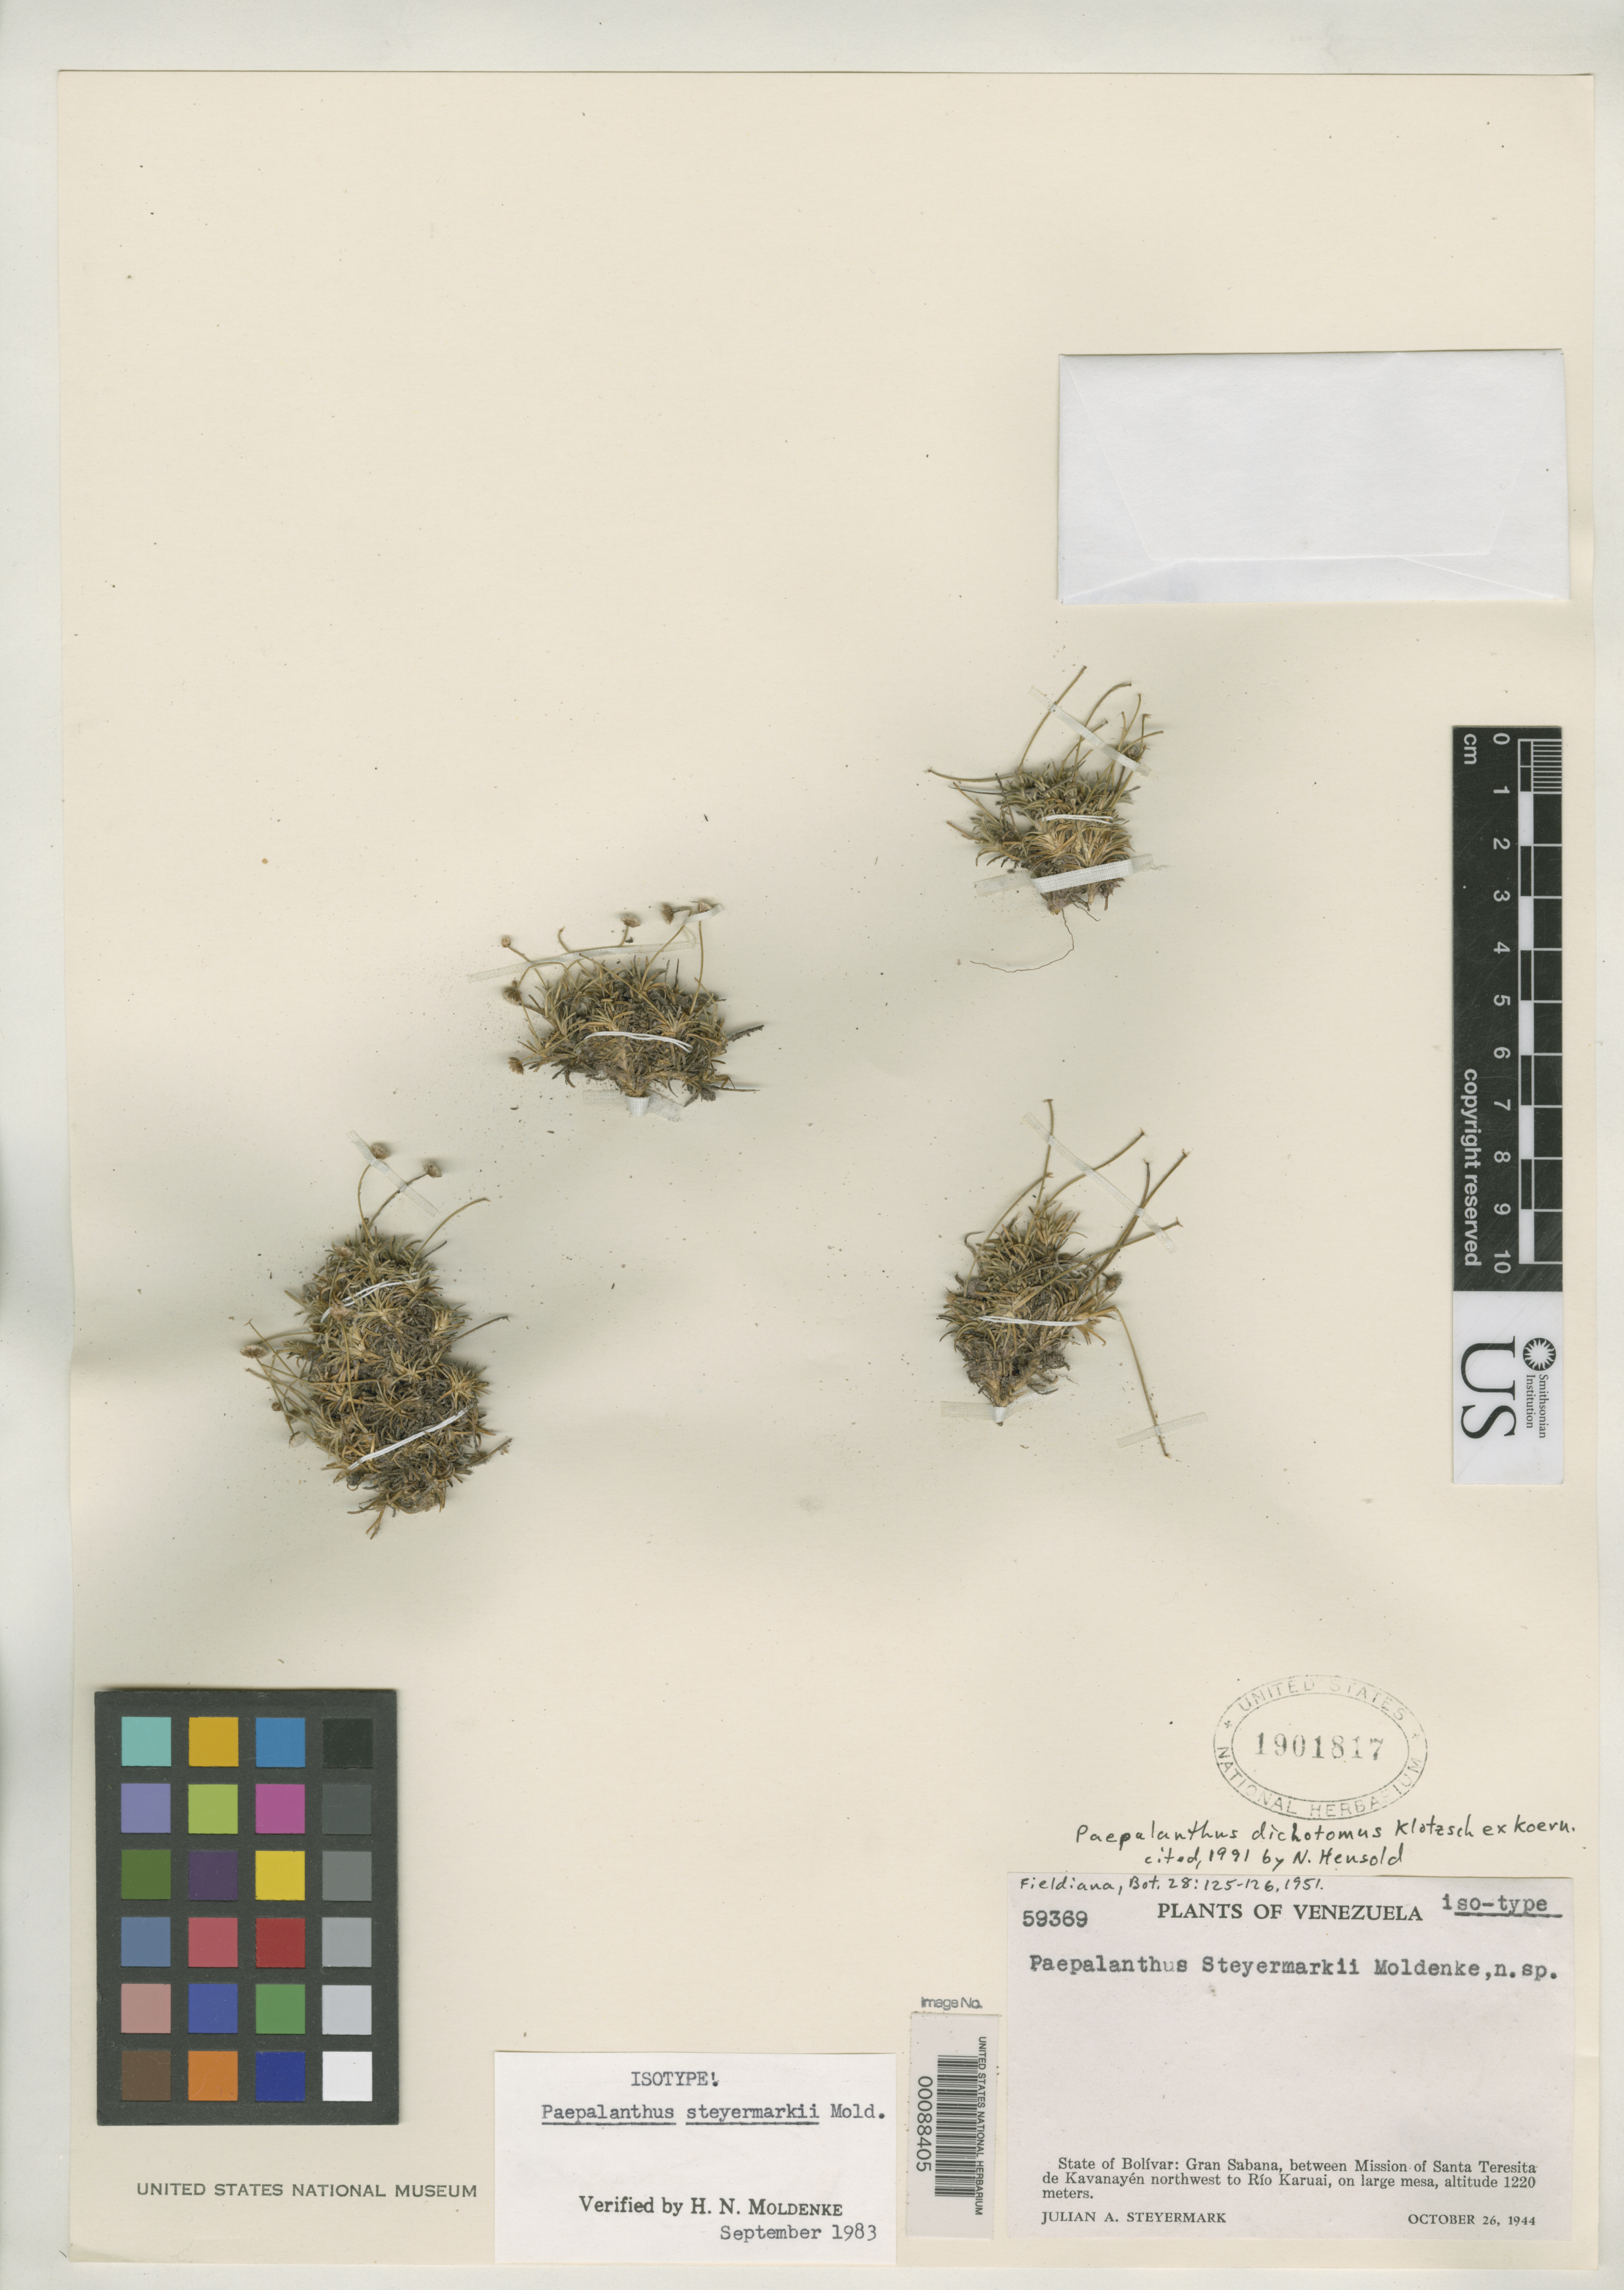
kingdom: Plantae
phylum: Tracheophyta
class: Liliopsida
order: Poales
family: Eriocaulaceae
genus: Paepalanthus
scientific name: Paepalanthus steyermarkii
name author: Moldenke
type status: Isotype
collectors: J. Steyermark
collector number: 59369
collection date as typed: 26 Oct 1944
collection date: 1944-10-26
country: Venezuela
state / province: Bolivar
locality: Gran Sabana.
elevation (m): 1220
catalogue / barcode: US 1901817